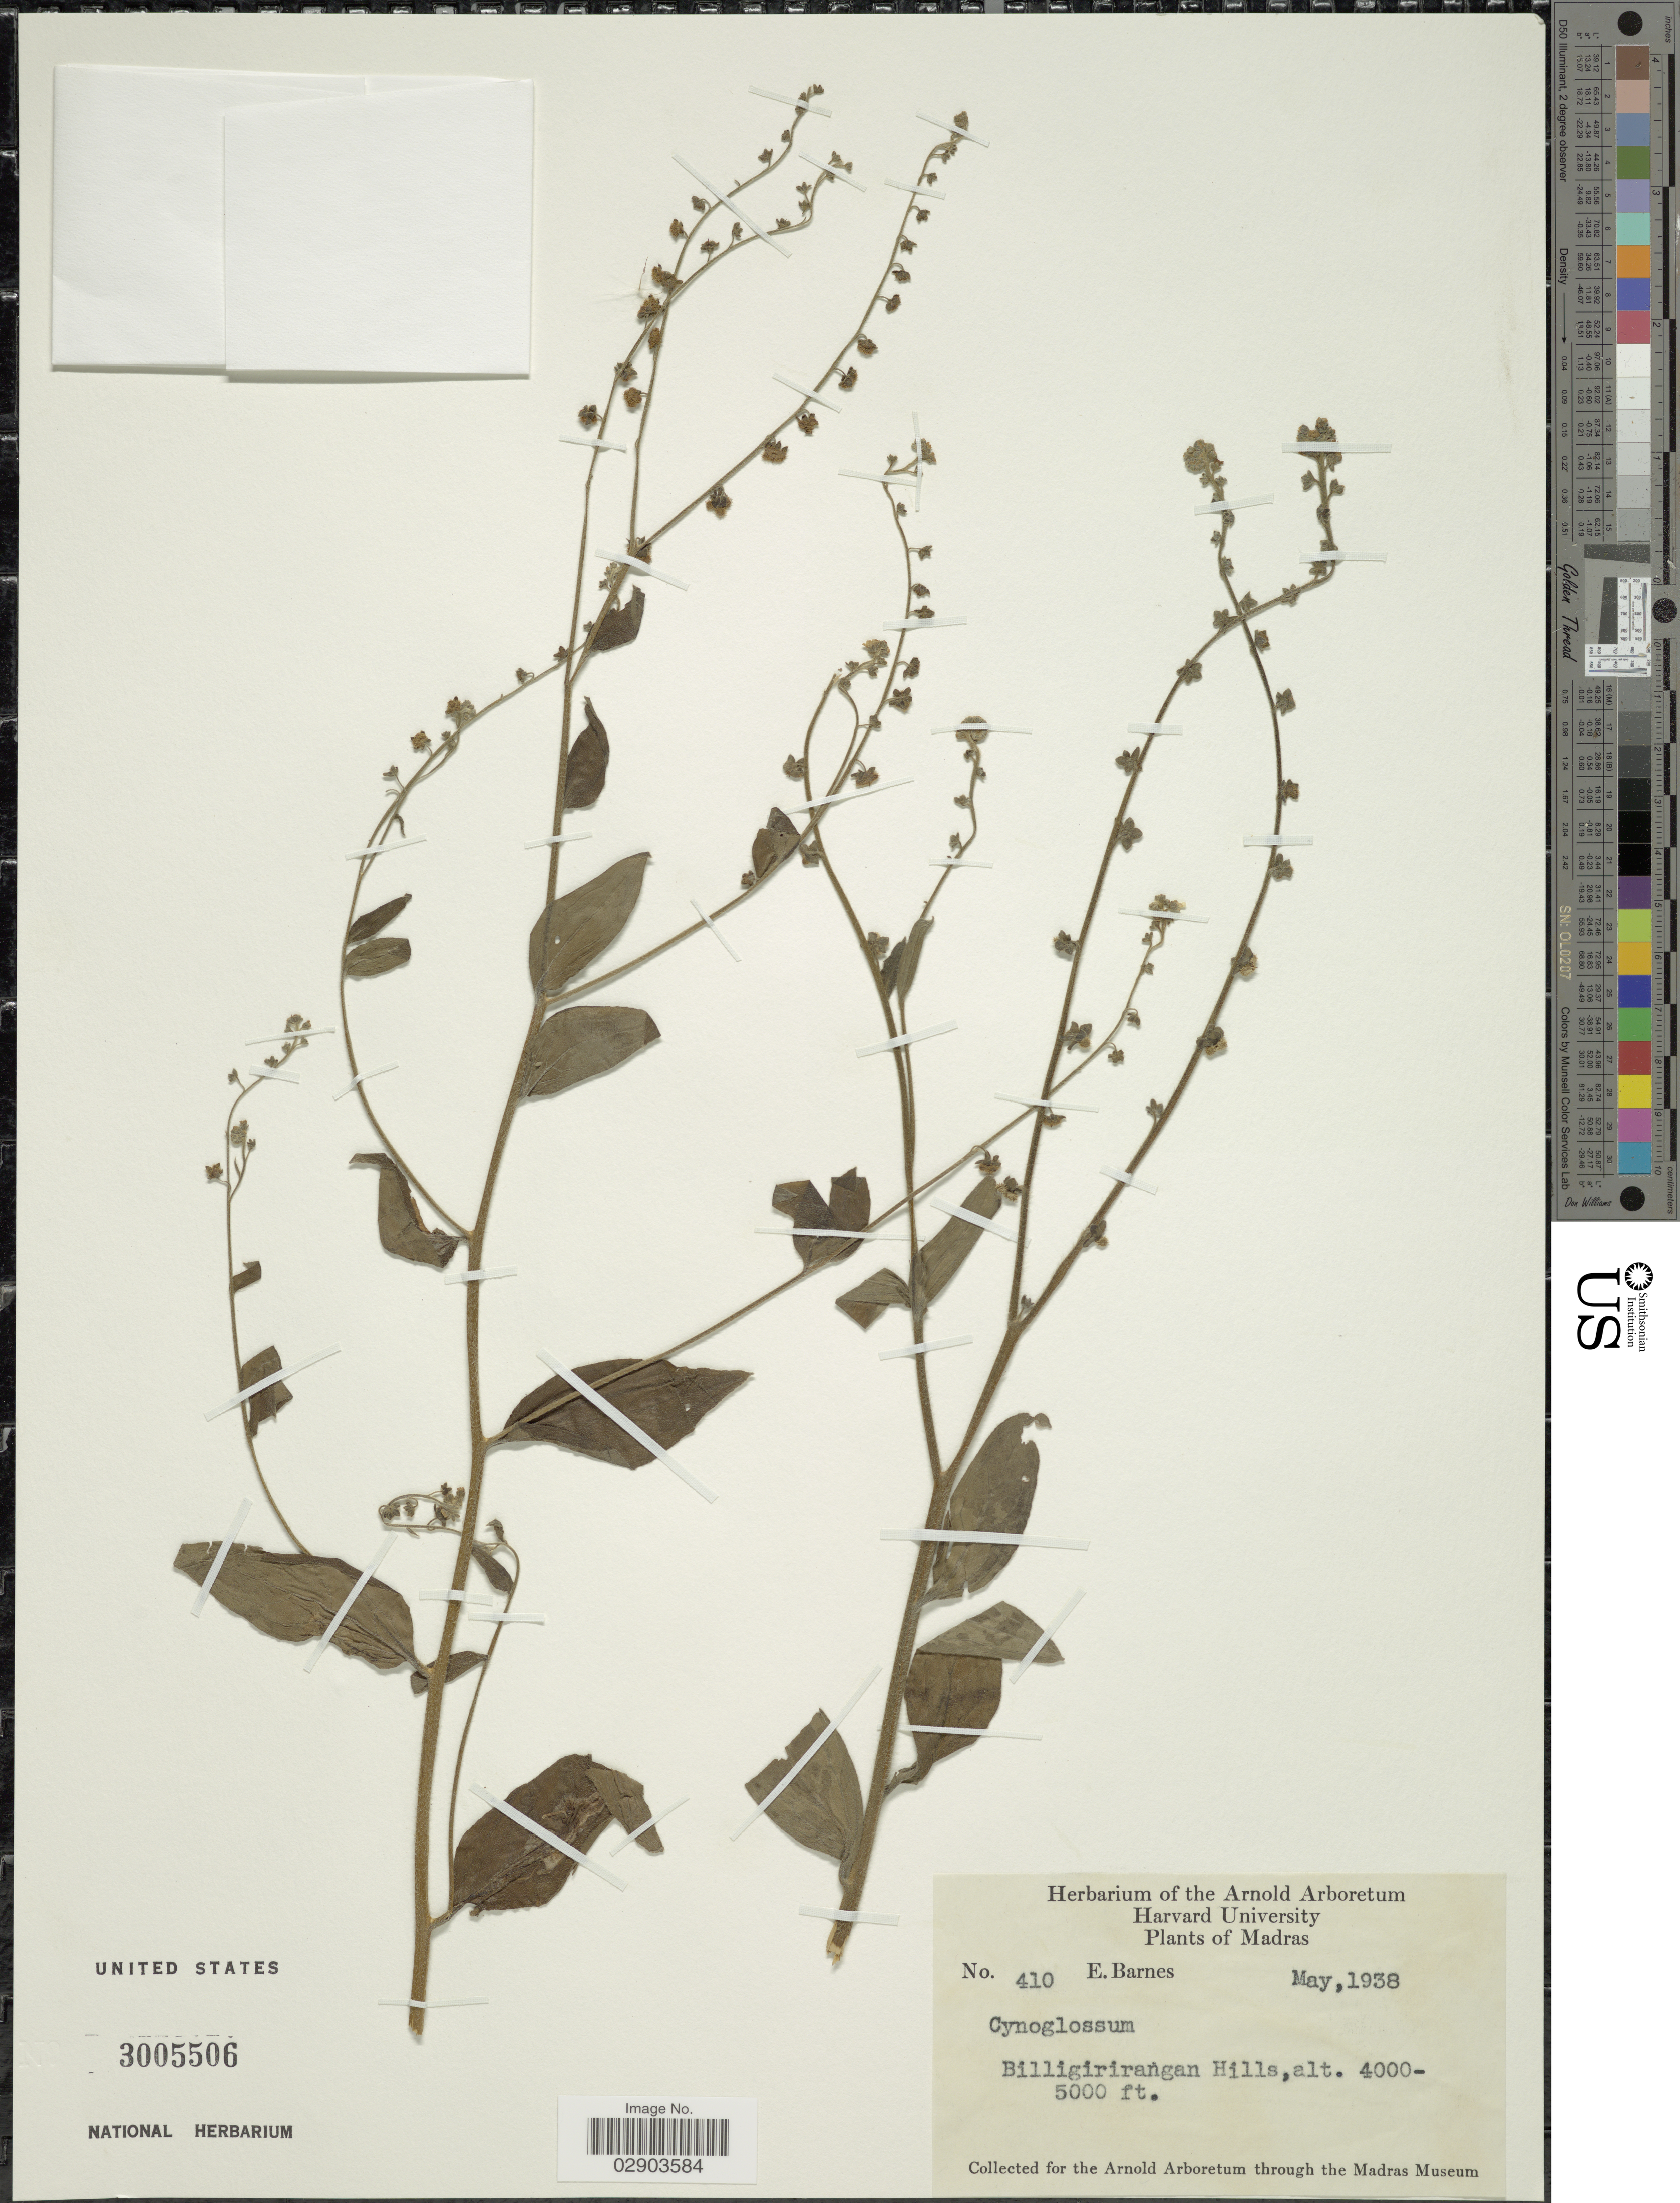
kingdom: Plantae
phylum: Tracheophyta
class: Magnoliopsida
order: Boraginales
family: Boraginaceae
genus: Cynoglossum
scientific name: Cynoglossum sp.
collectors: E. Barnes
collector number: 410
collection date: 1938-05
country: India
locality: Madras, Billigirirangan Hills.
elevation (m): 1219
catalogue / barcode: US 3005506